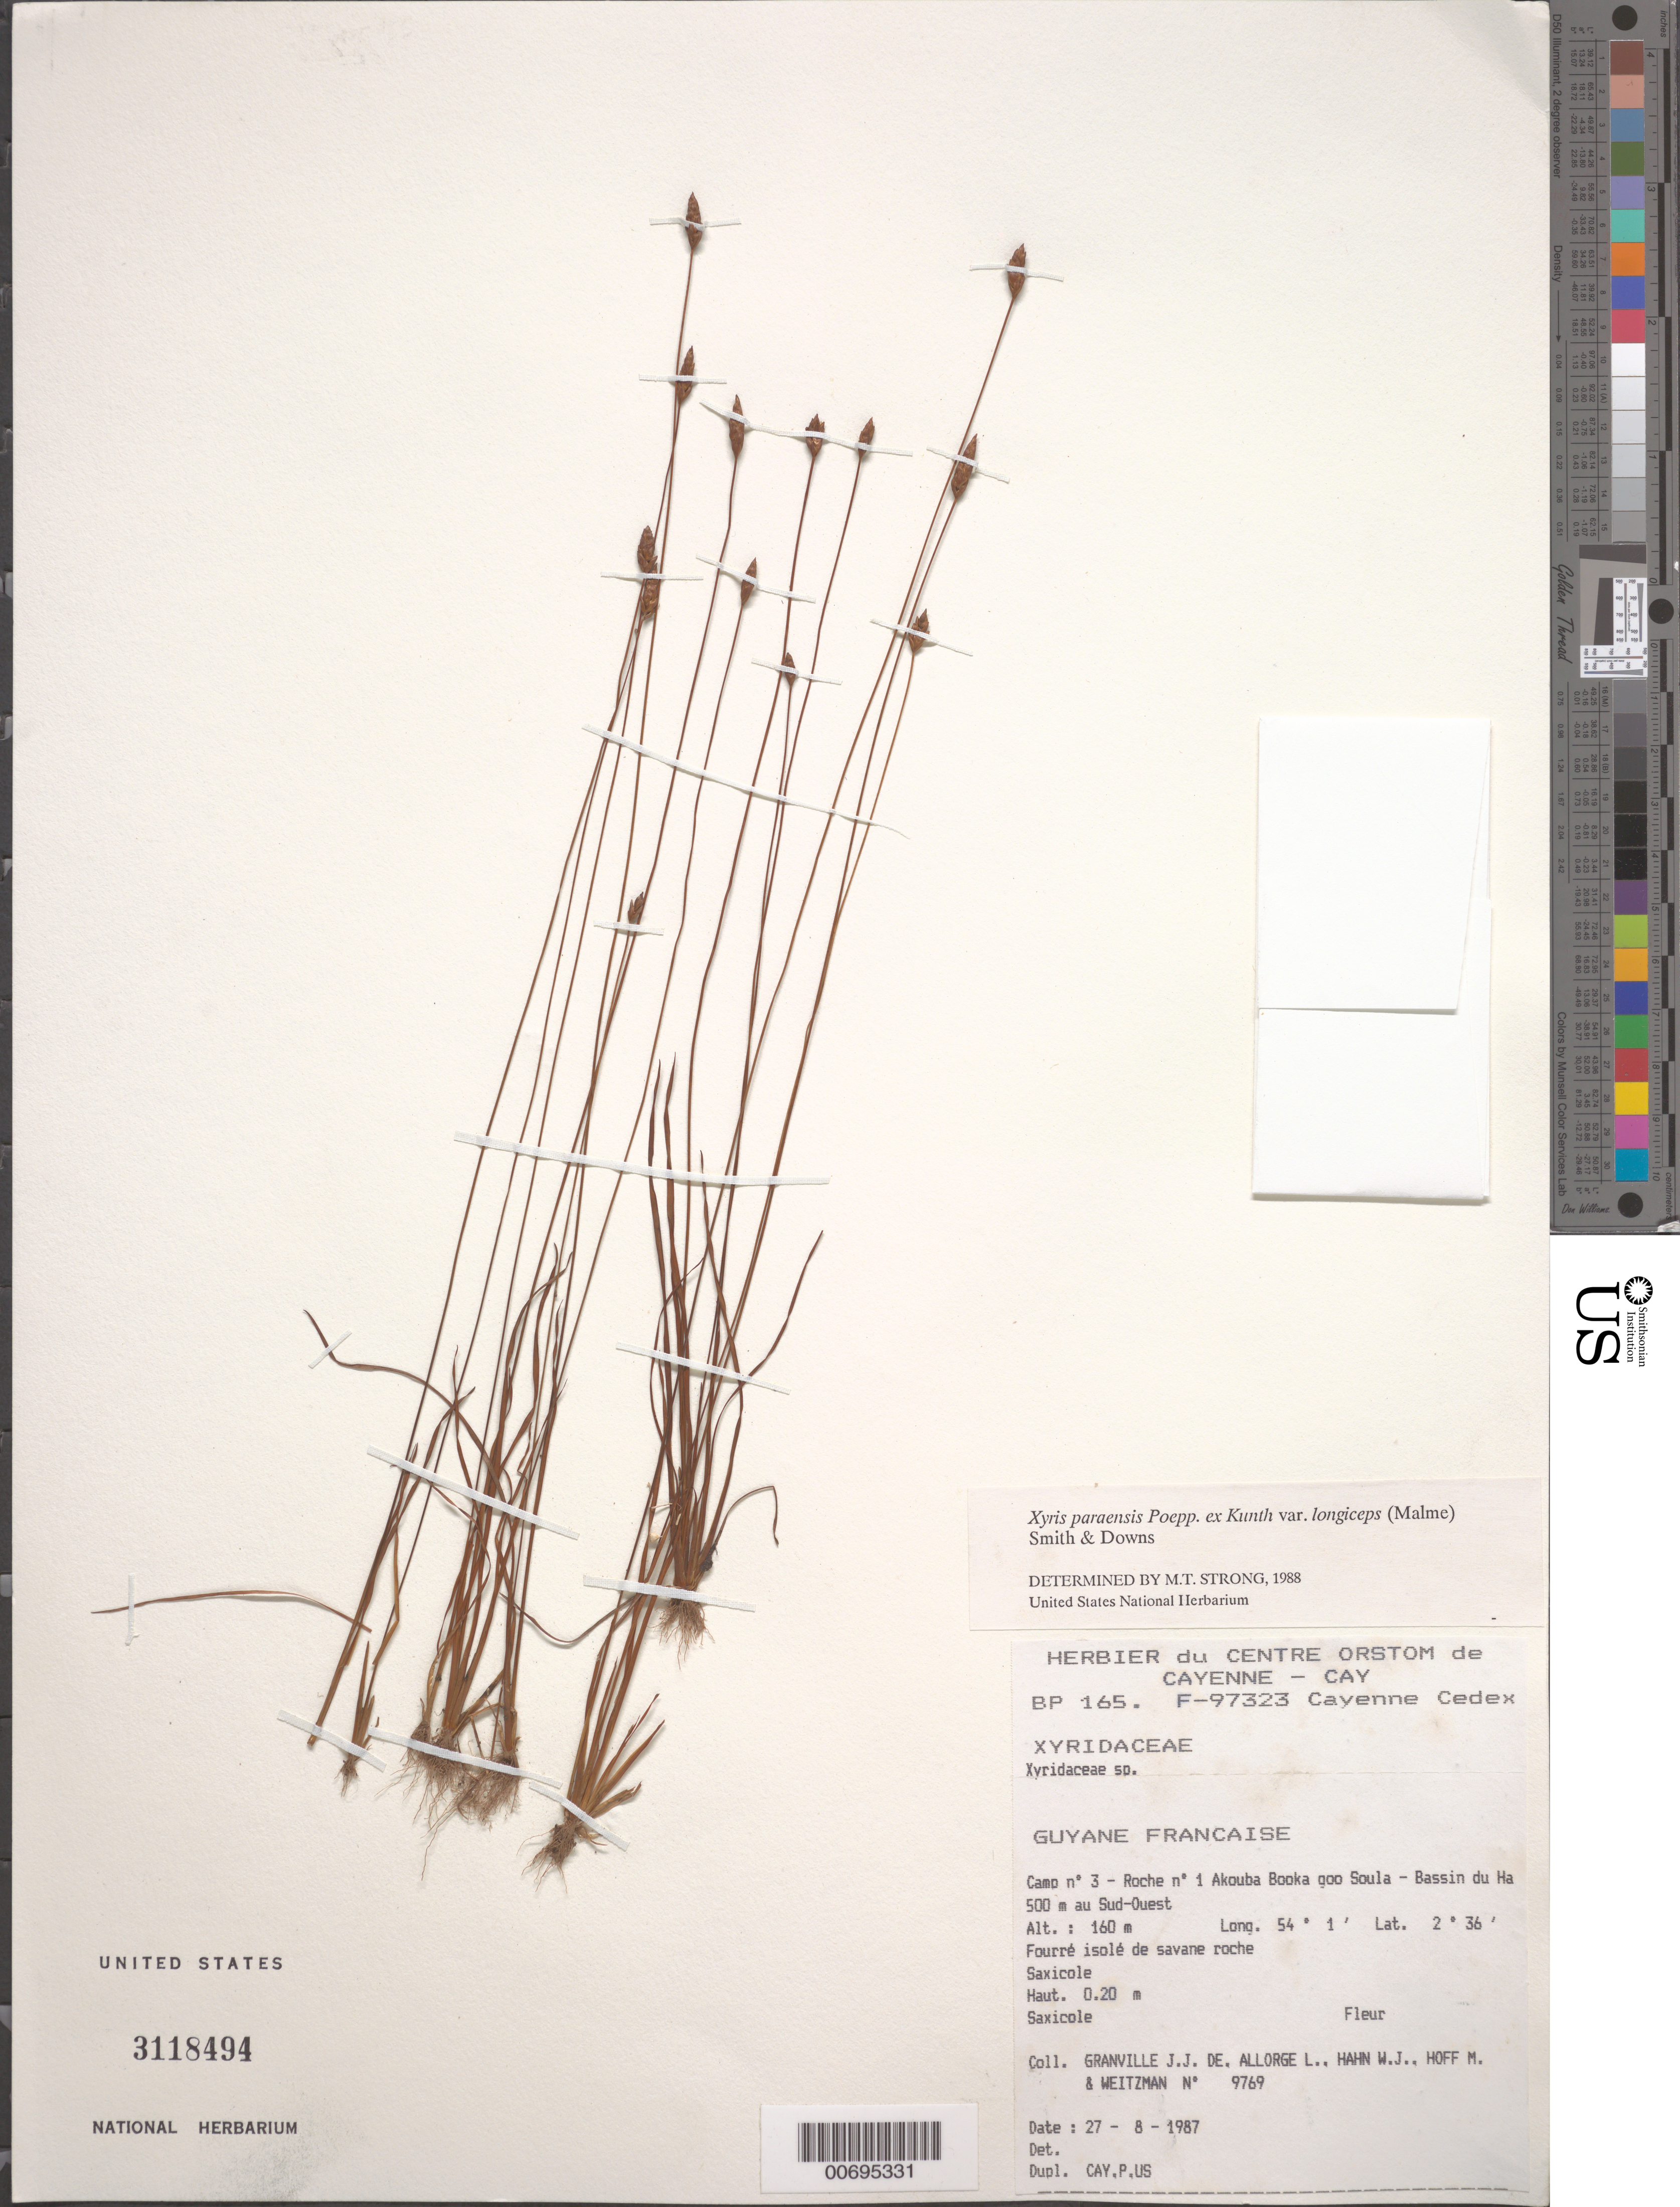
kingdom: Plantae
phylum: Tracheophyta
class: Liliopsida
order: Poales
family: Xyridaceae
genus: Xyris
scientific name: Xyris paraensis var. longiceps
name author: (Malme) L.B. Sm. & Downs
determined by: Strong, M. T., (US), Smithsonian Institution - National Museum of Natural History (UNITED STATES)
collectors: J.-J. de Granville, L. Allorge, W. J. Hahn, M. Hoff & A. L. Weitzman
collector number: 9769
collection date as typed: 27-Aug-87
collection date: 1987-08-27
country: French Guiana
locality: Akouba Booka goo Soula, Camp #3, Roche no. 1, Bassin du Haut-Marouini, 500 m au Sud-Ouest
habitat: Fourré isolé de savane roche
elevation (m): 160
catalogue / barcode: US 3118494